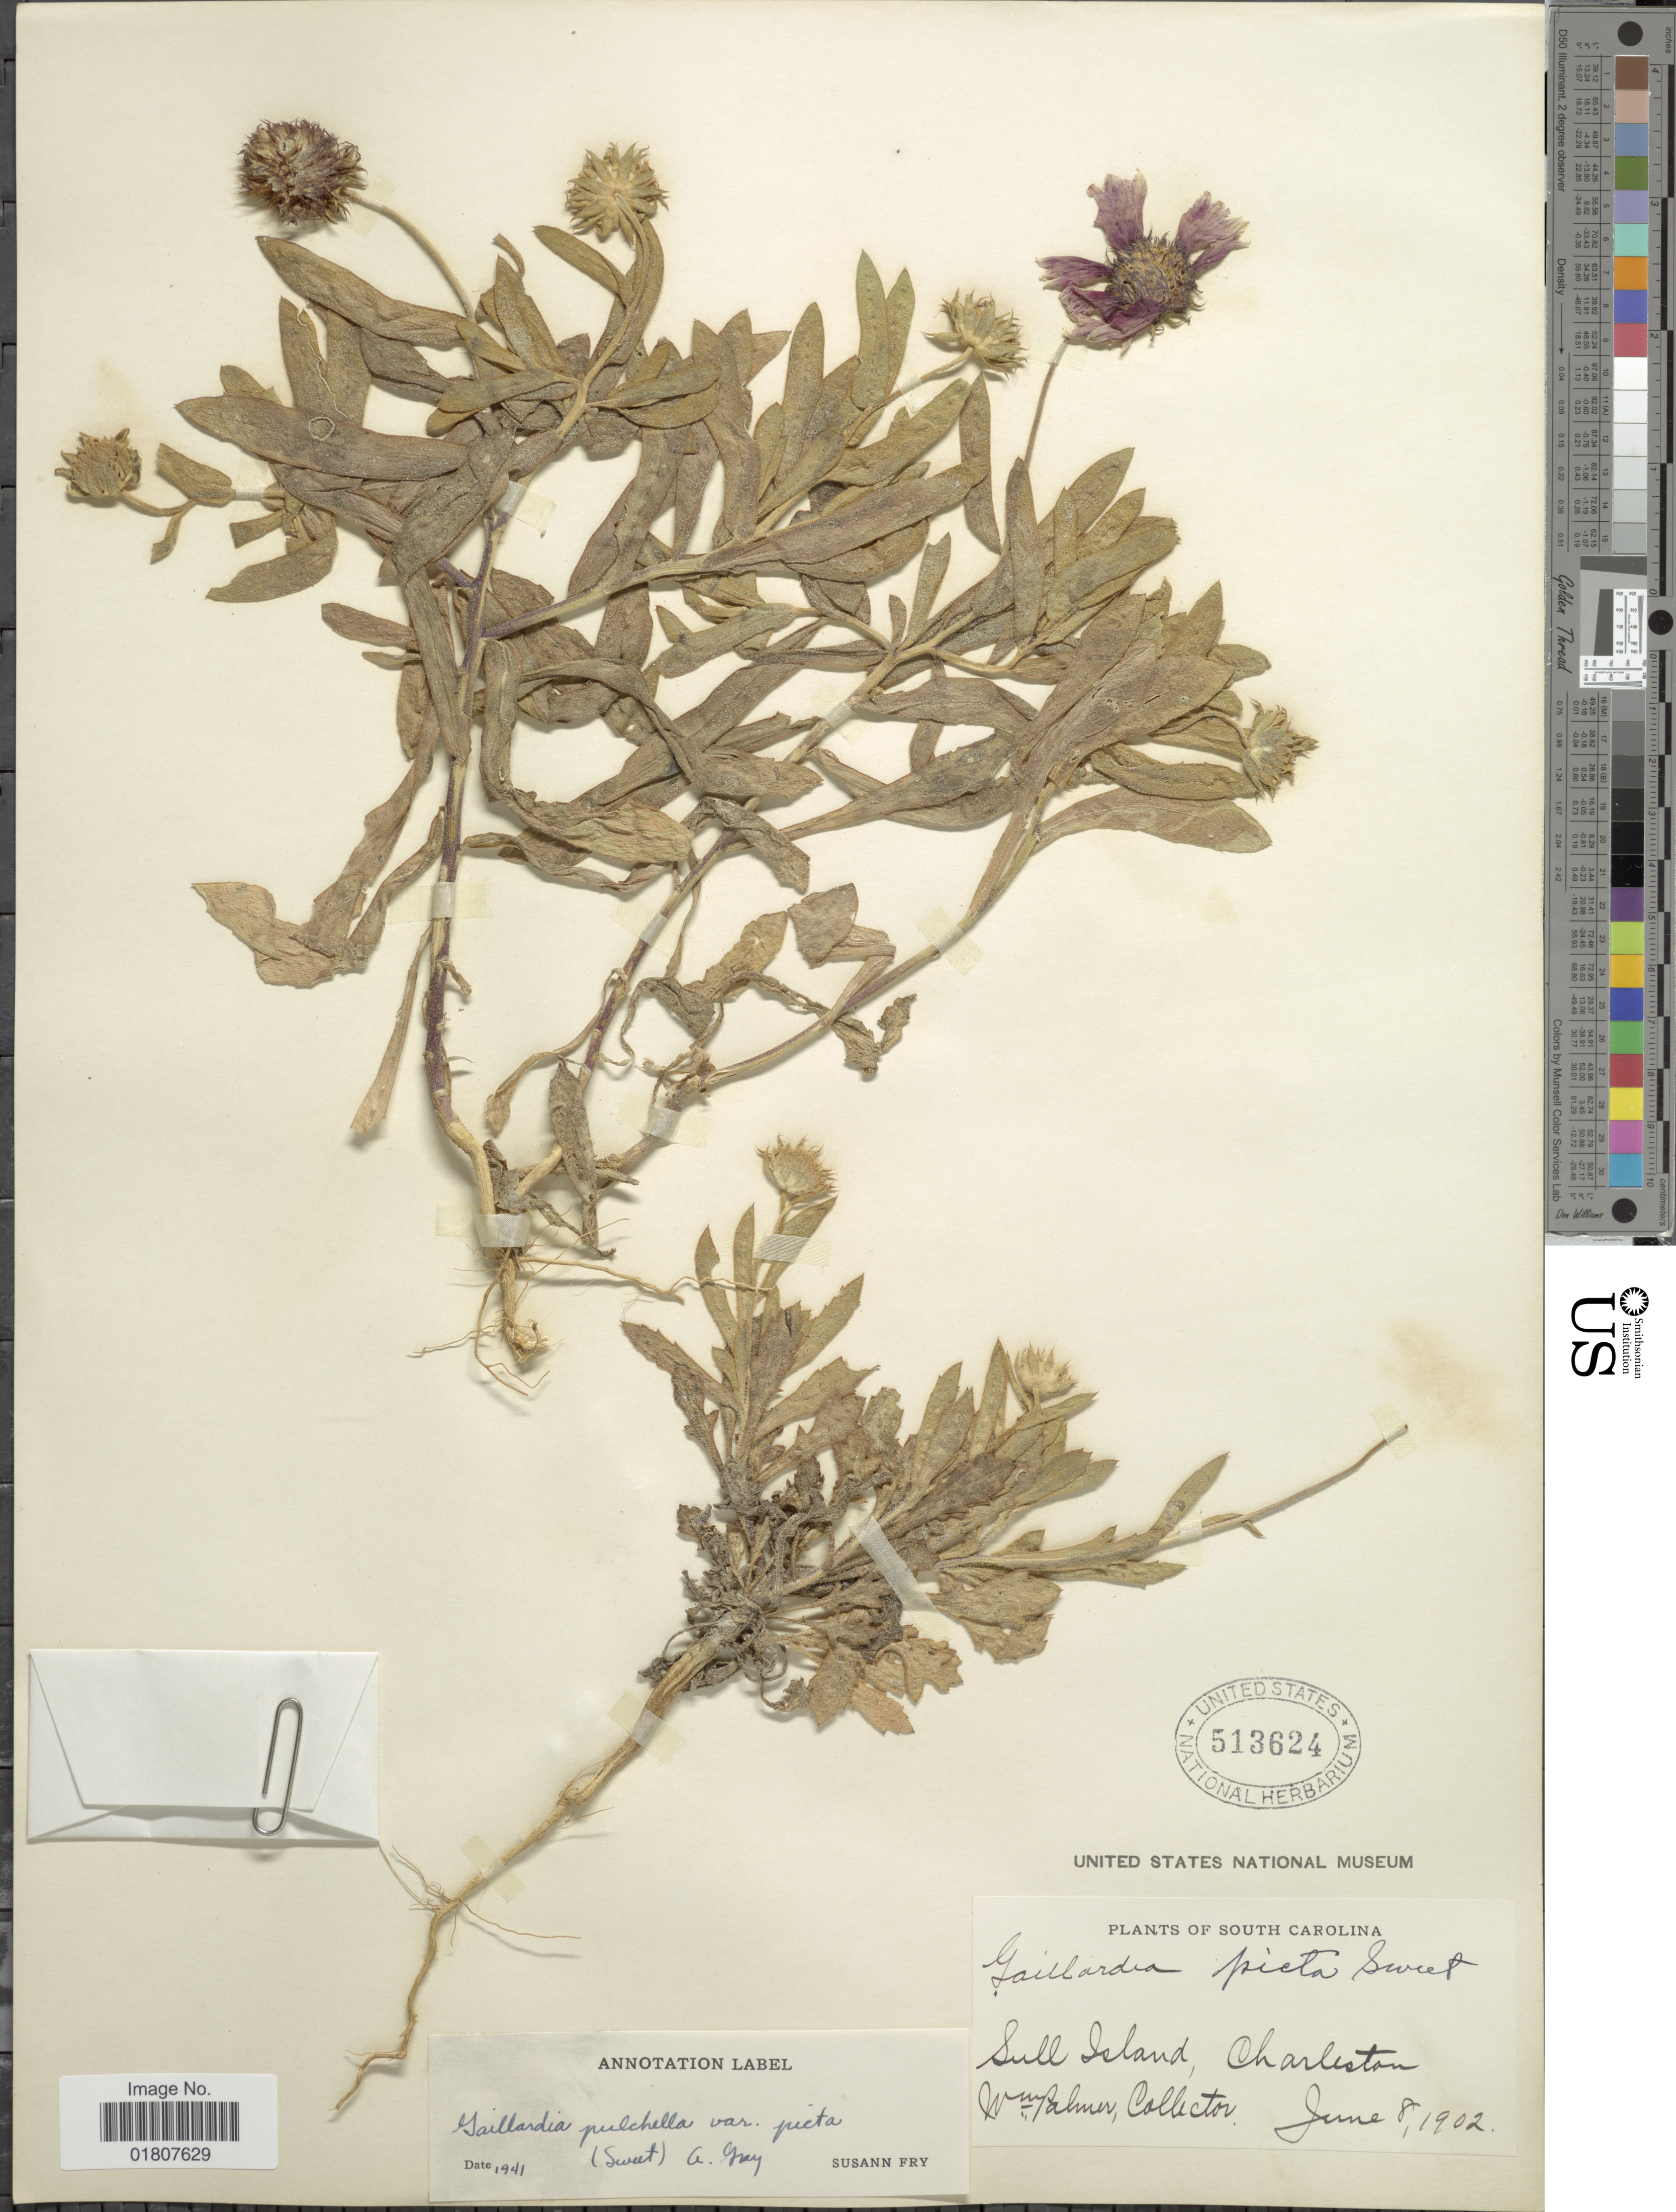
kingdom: Plantae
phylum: Tracheophyta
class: Magnoliopsida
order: Asterales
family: Asteraceae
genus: Gaillardia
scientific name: Gaillardia pulchella var. picta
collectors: W. Palmer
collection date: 1902-06-08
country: United States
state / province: South Carolina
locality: Sull Island, Charleston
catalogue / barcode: US 513624